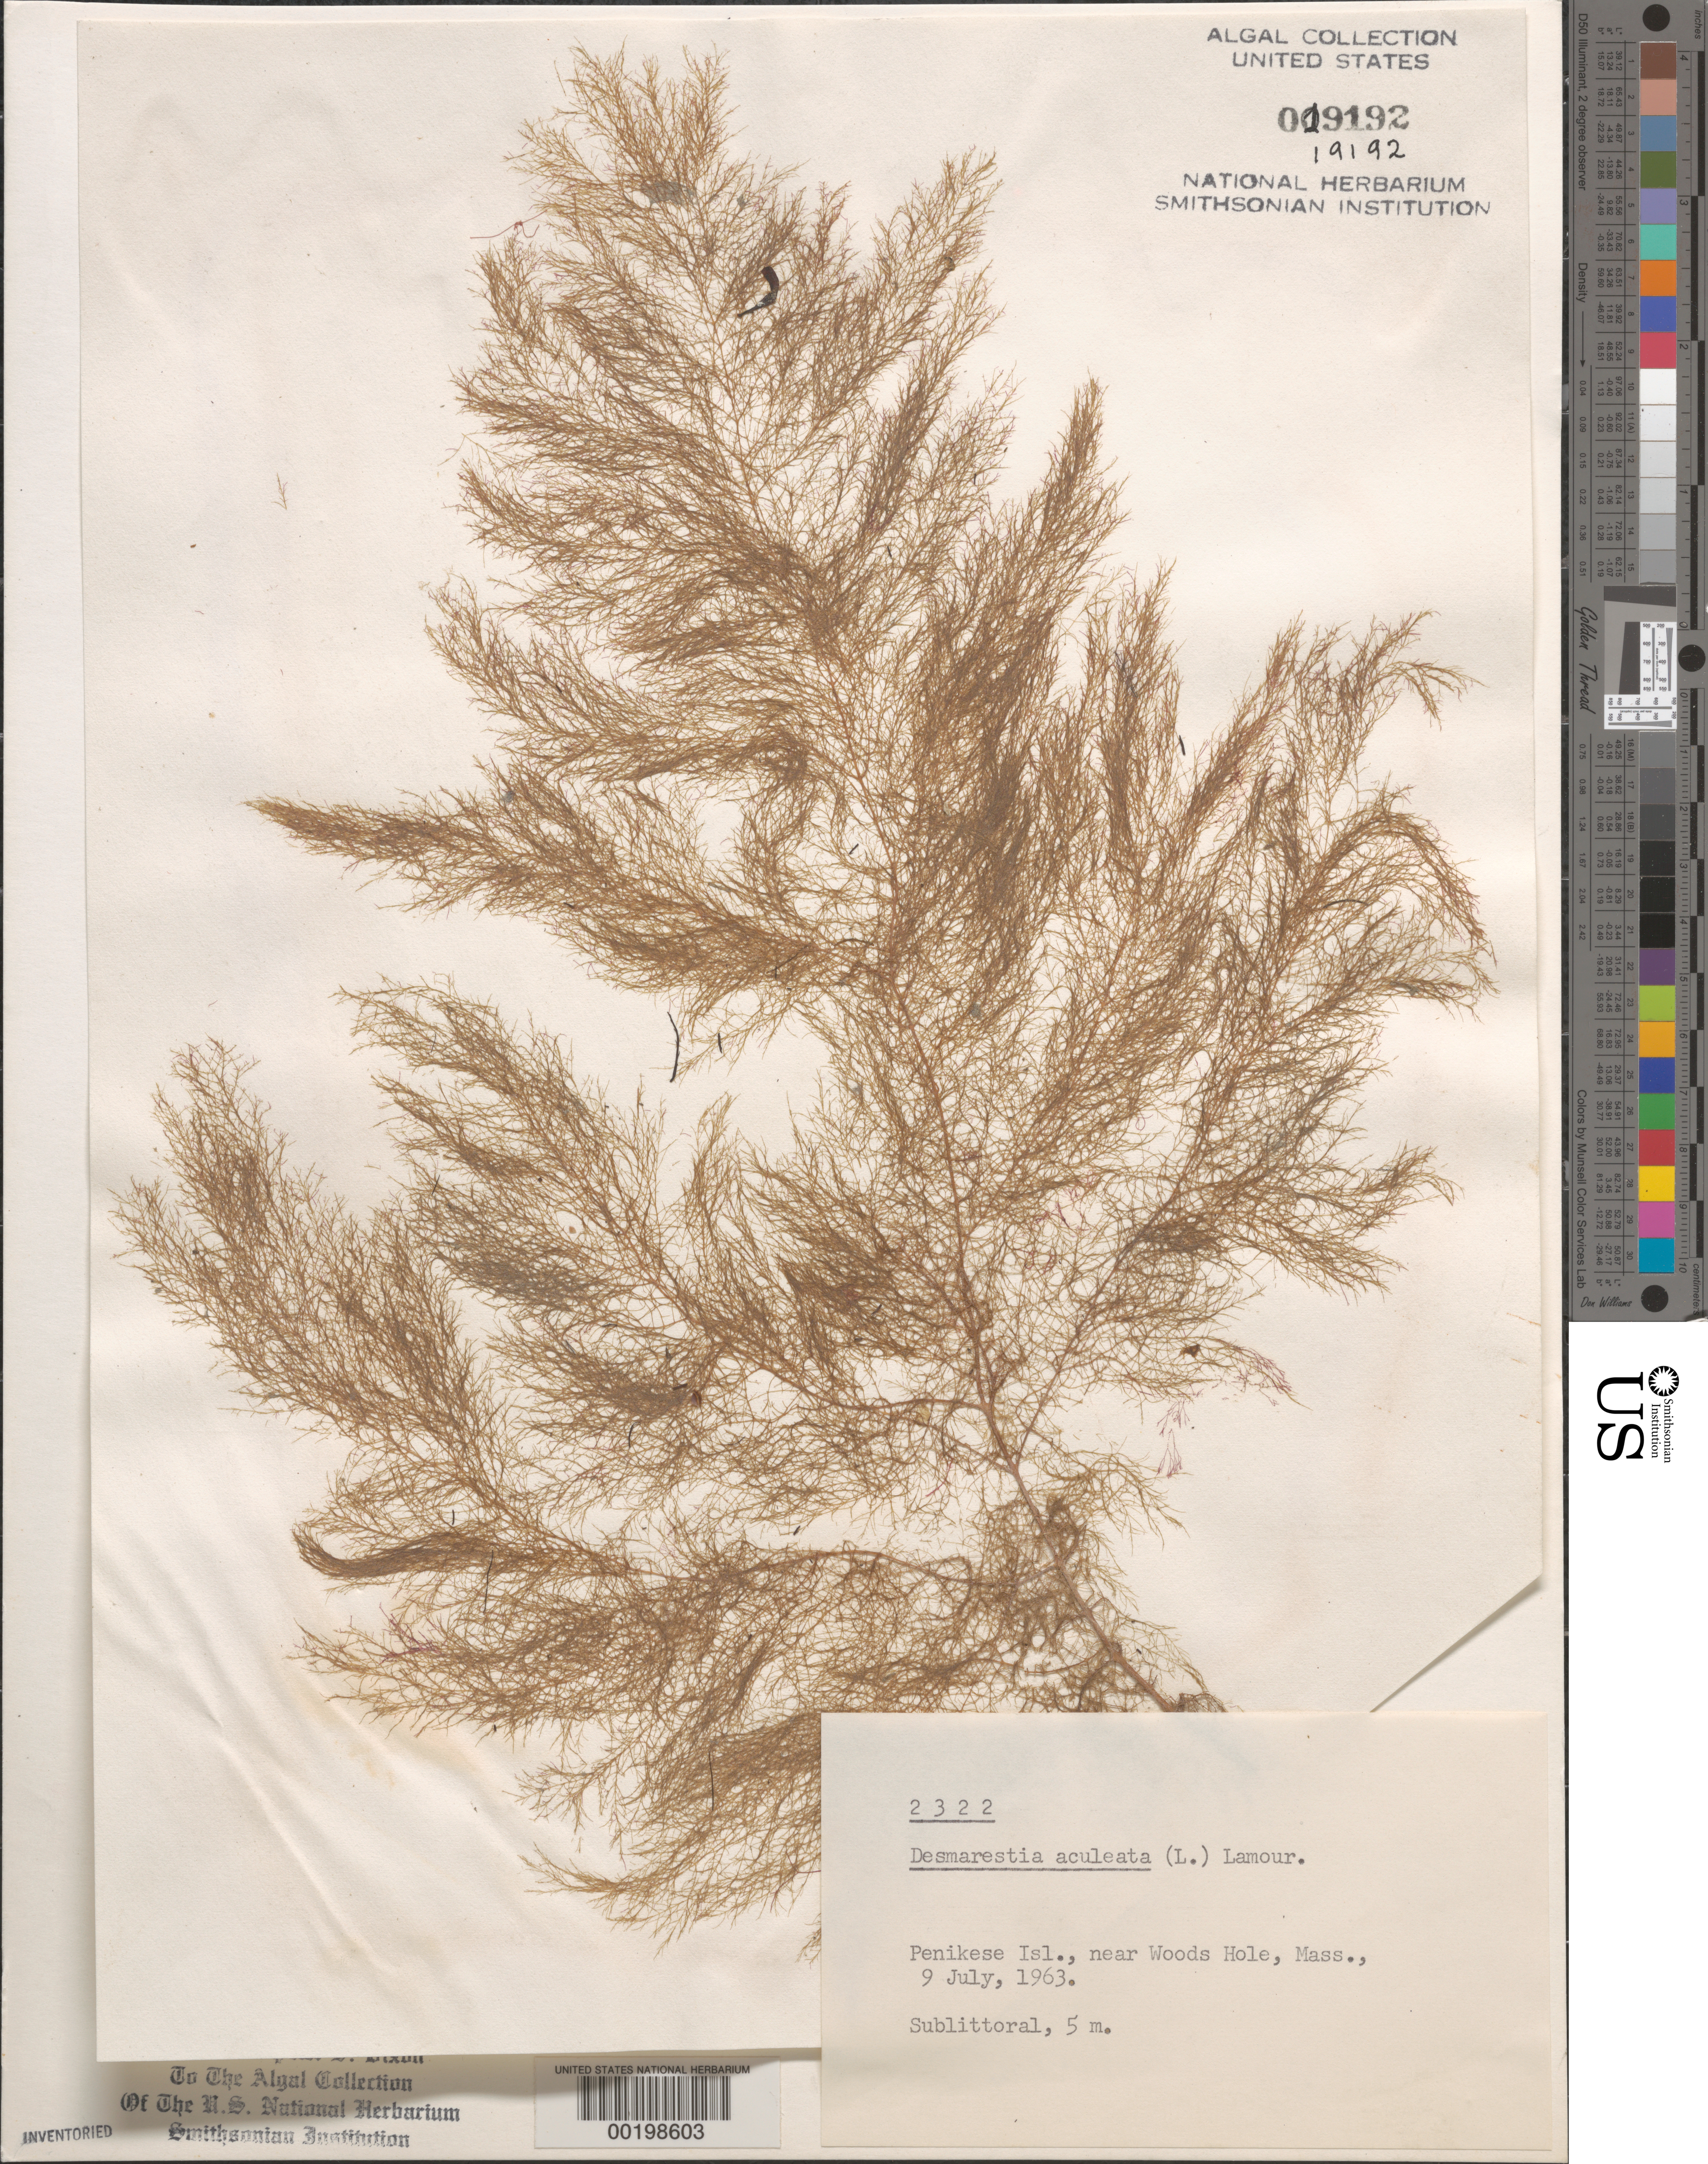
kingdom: Chromista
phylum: Ochrophyta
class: Phaeophyceae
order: Desmarestiales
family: Desmarestiaceae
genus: Desmarestia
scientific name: Desmarestia aculeata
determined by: Dixon, P. S.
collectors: P. S. Dixon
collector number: PSD 2322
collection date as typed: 09 Jul 1963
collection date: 1963-07-09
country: United States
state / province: Massachusetts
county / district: Dukes County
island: Penikese Island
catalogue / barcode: US 19192